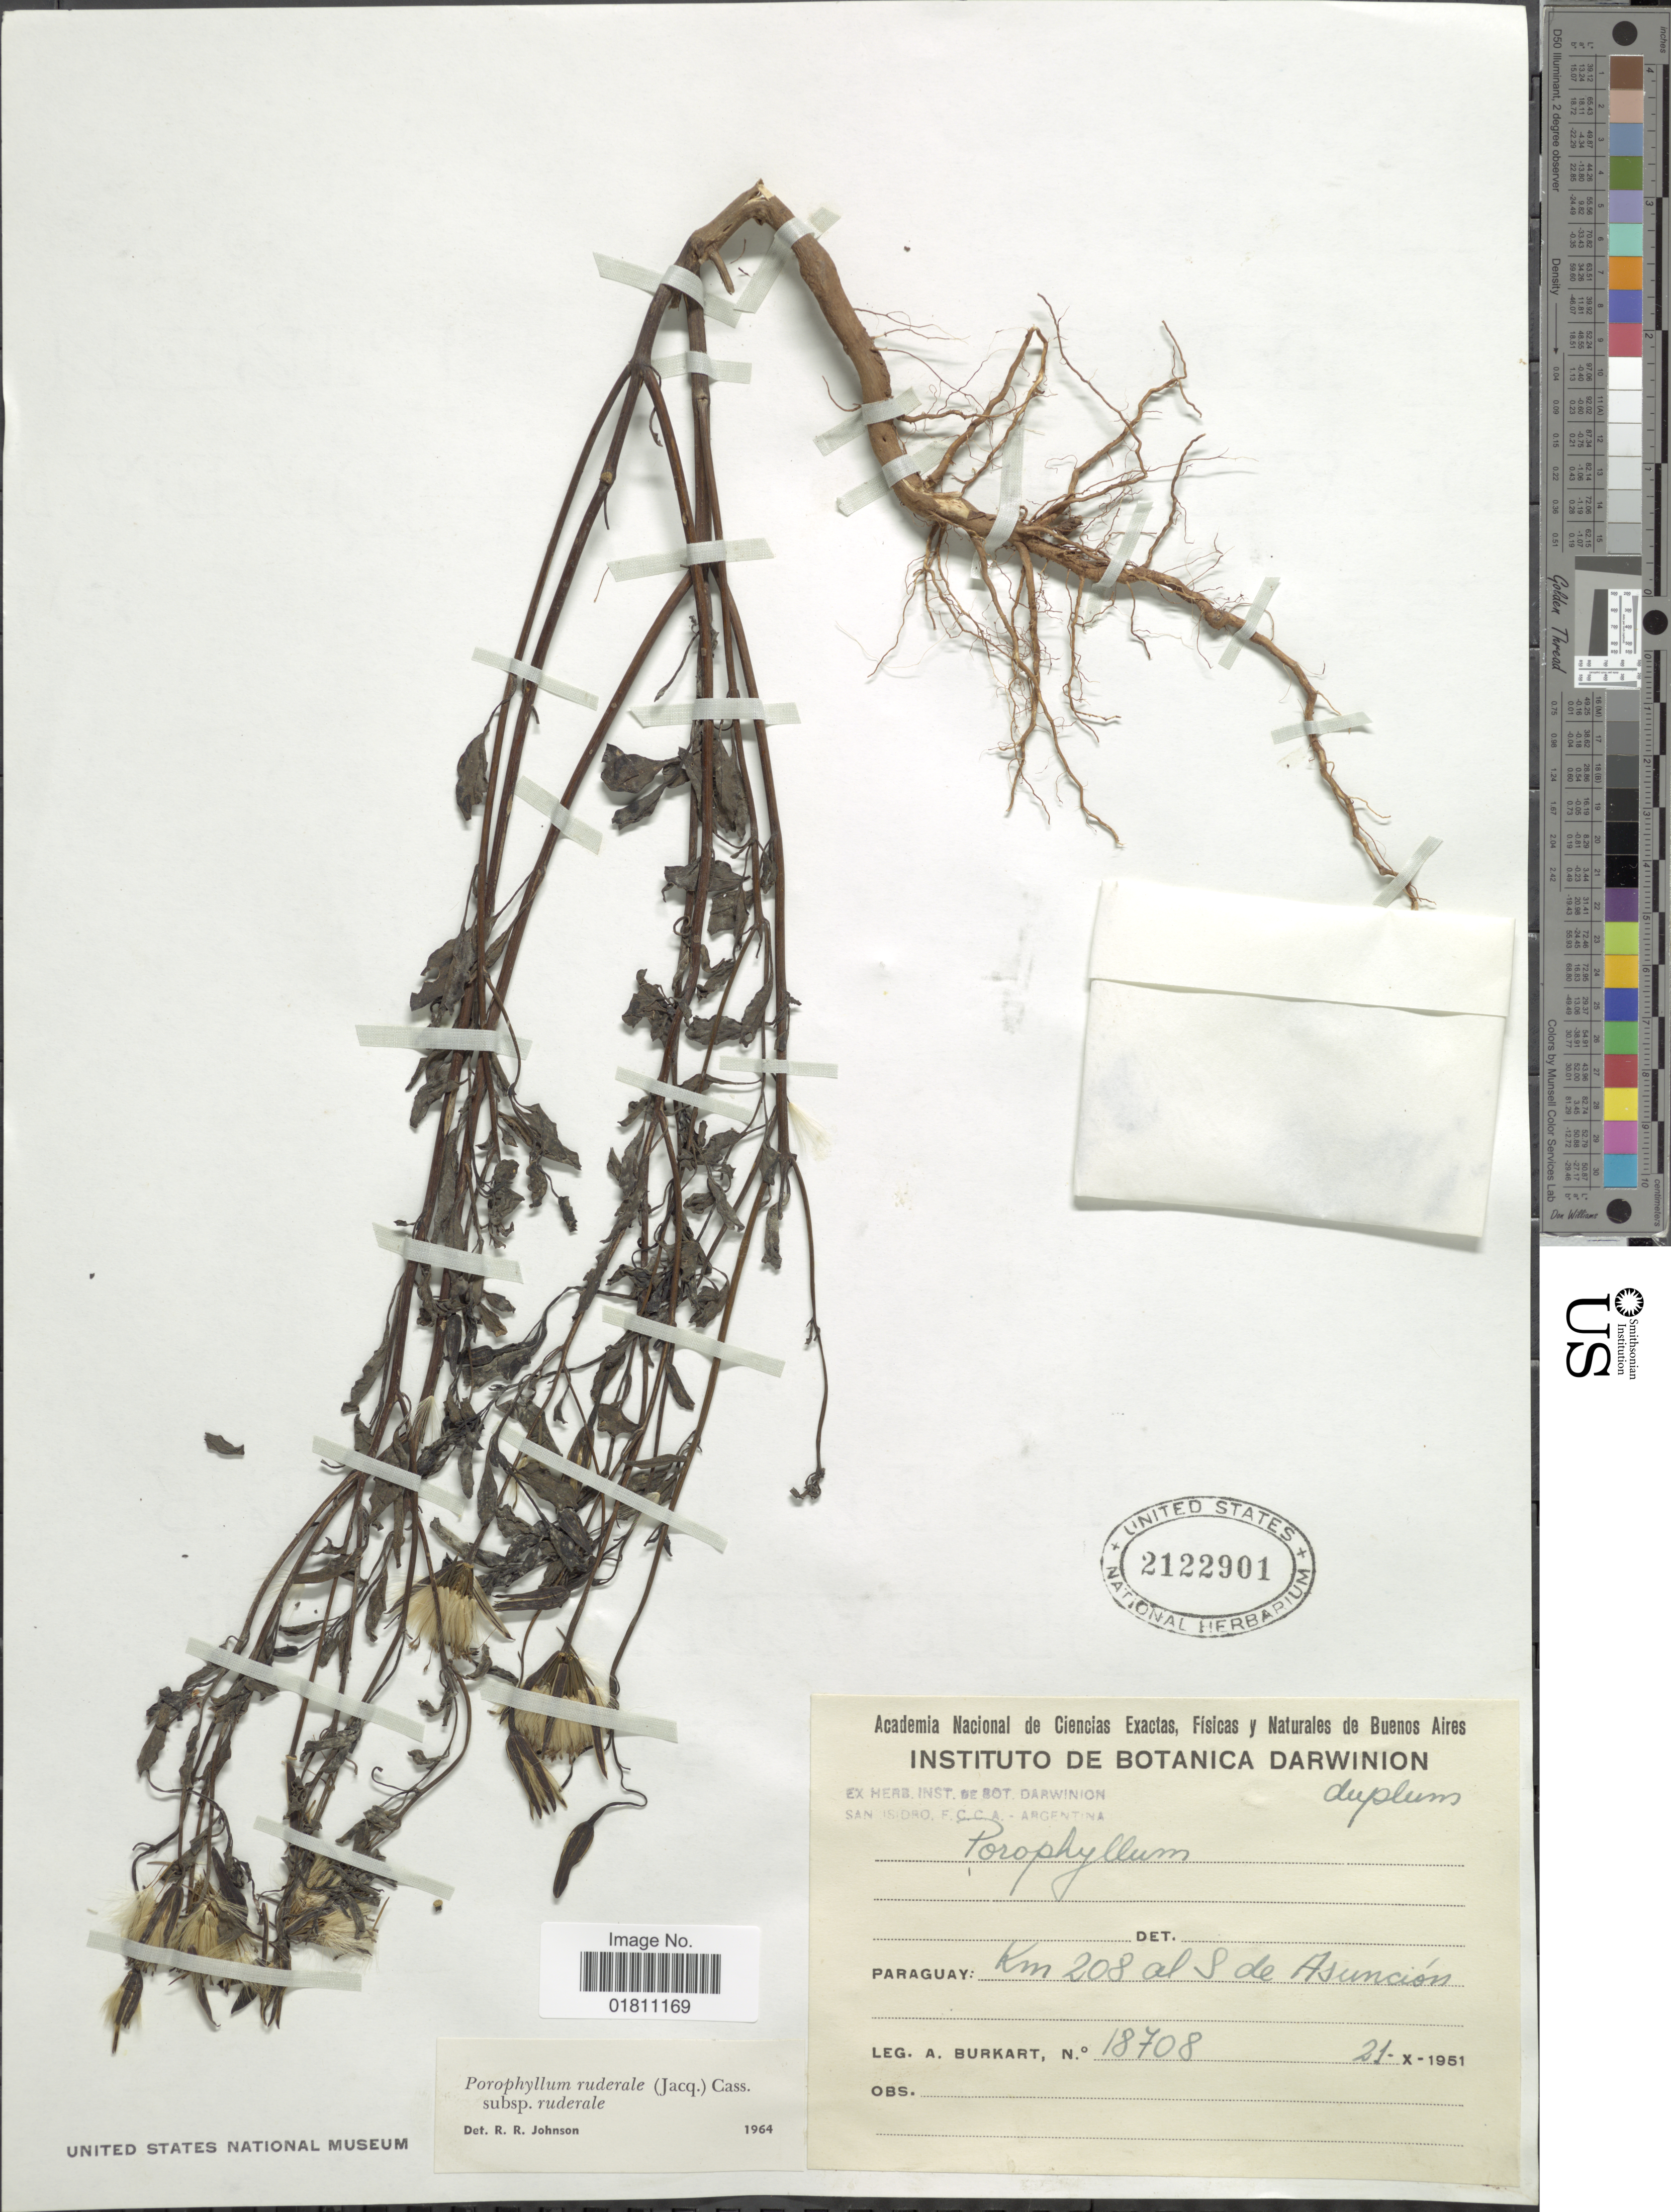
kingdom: Plantae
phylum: Tracheophyta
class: Magnoliopsida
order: Asterales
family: Asteraceae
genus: Porophyllum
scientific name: Porophyllum ruderale subsp. ruderale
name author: (Jacq.) Cass.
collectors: A. E. Burkart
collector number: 18708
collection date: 1951-10-21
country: Paraguay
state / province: Asuncion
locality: Km 208 al S de Asuncion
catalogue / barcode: US 2122901